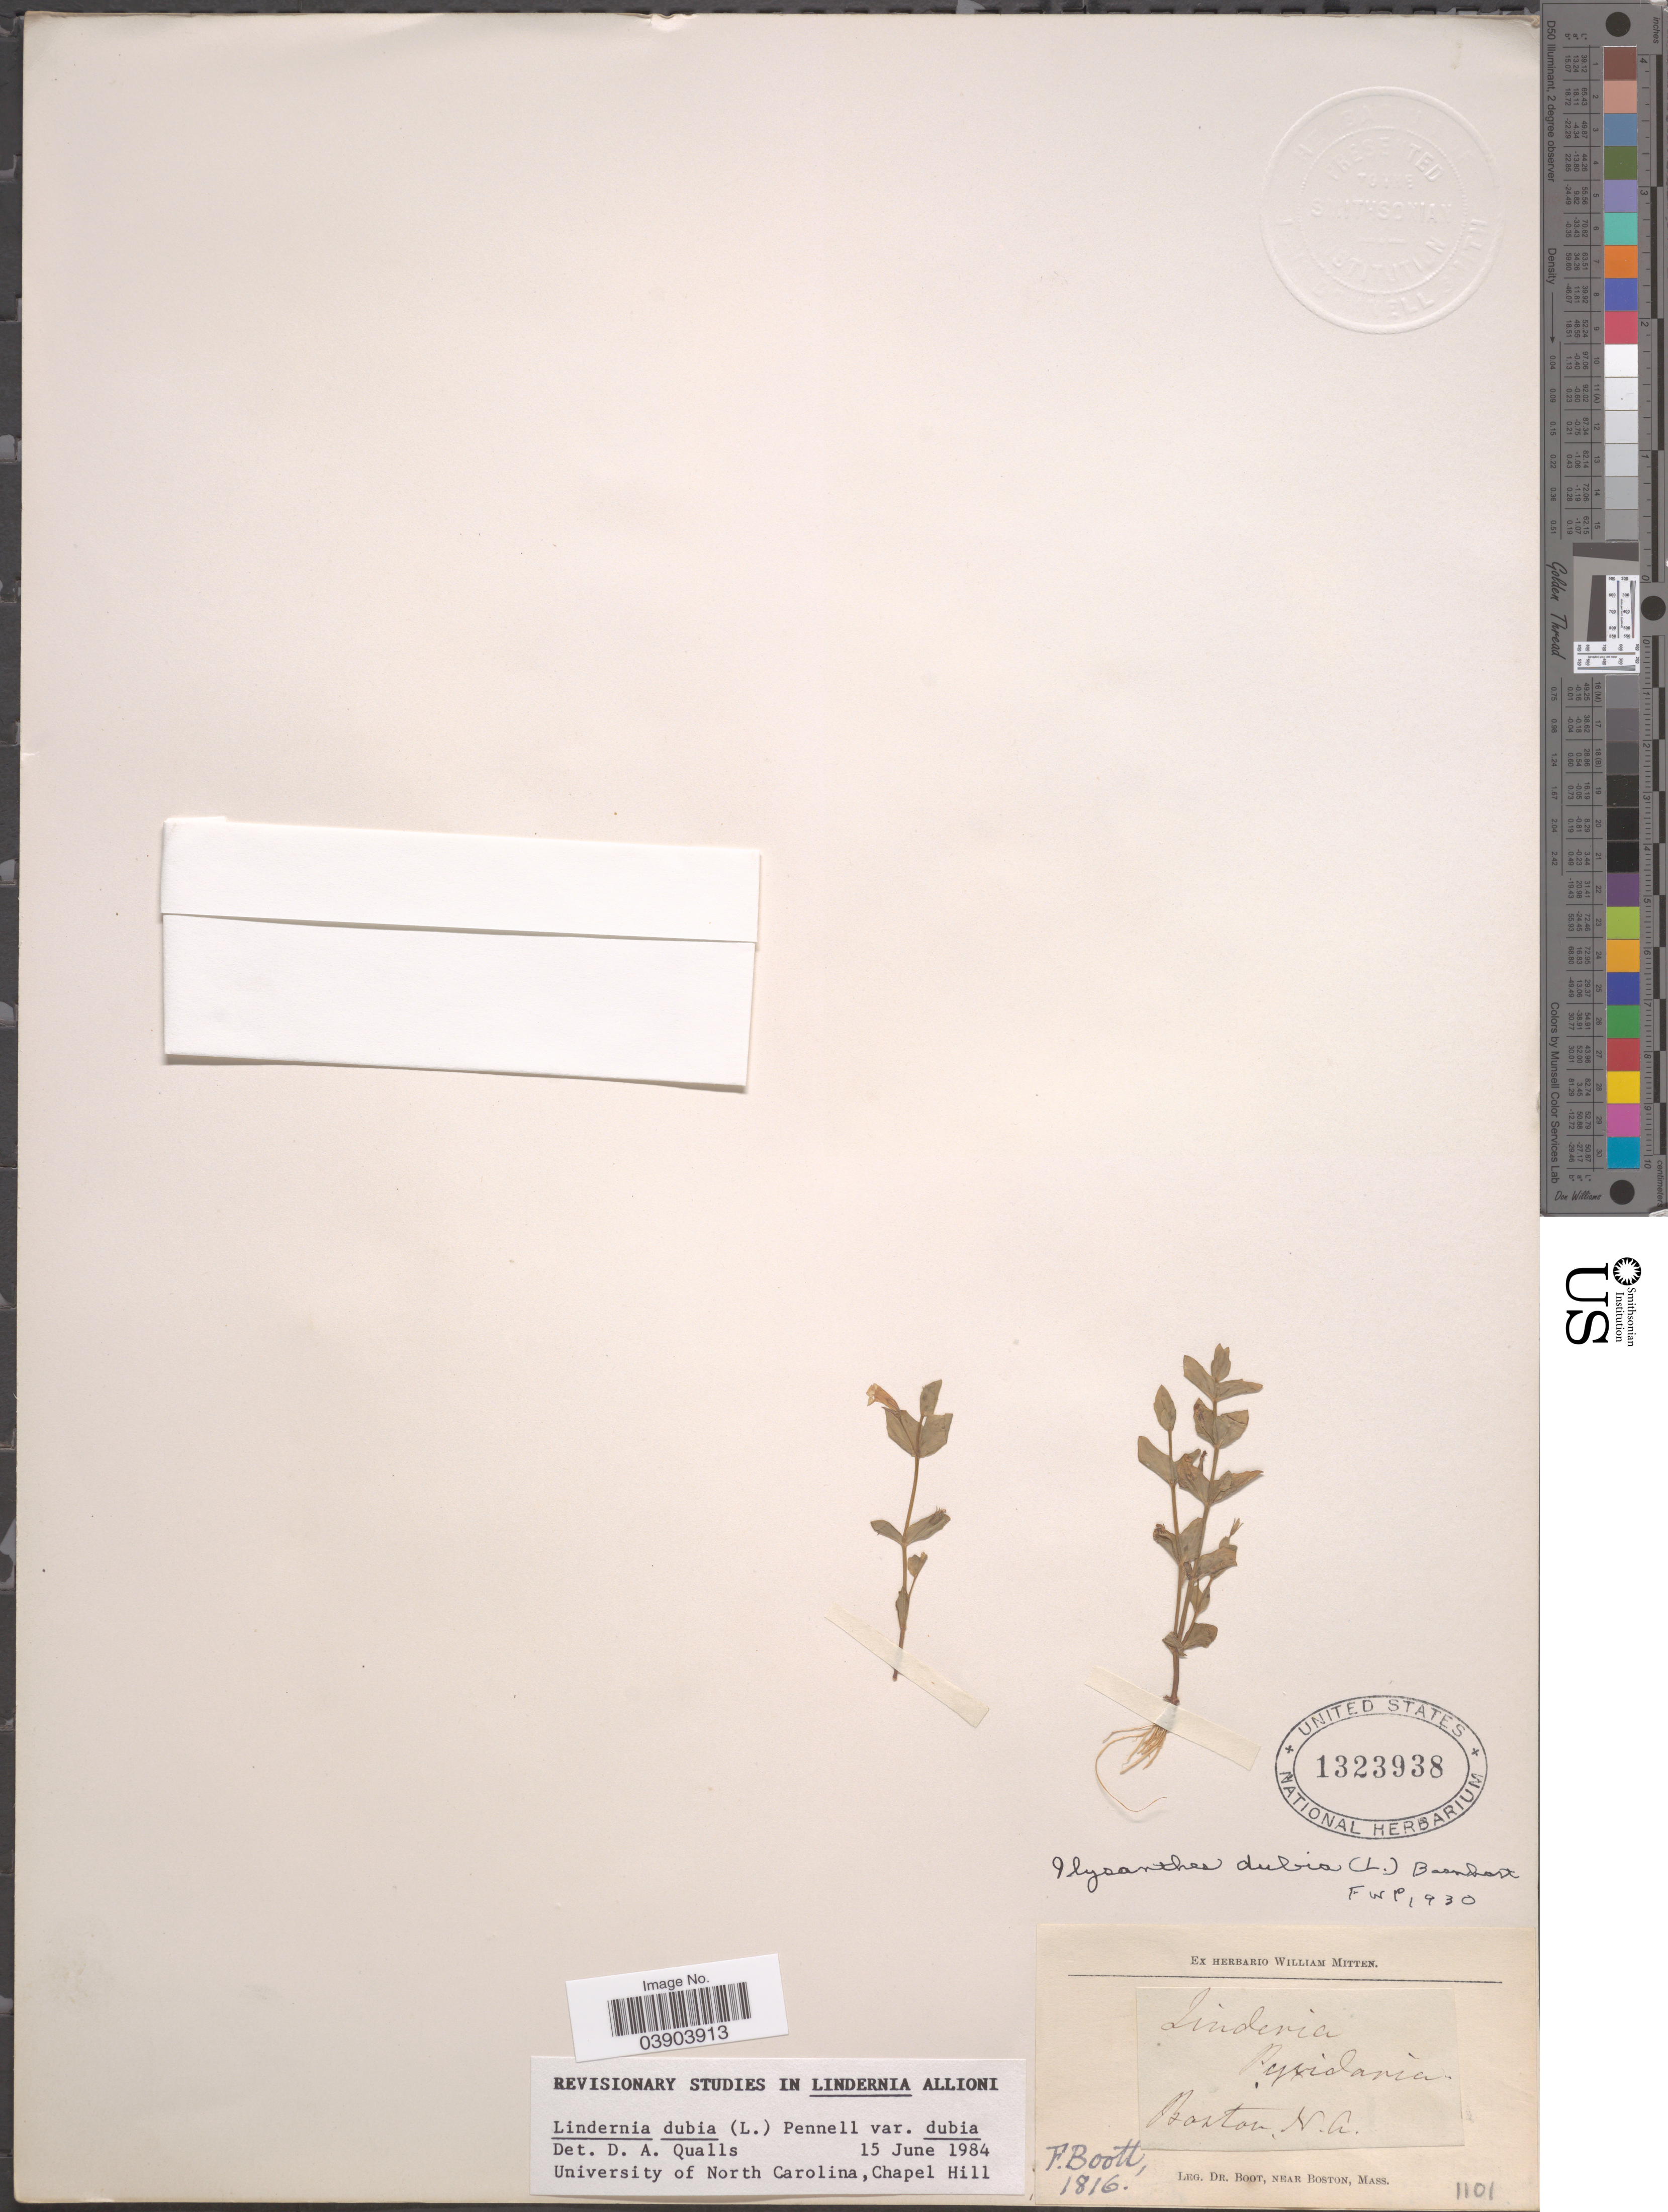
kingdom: Plantae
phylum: Tracheophyta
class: Magnoliopsida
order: Lamiales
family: Linderniaceae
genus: Lindernia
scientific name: Lindernia dubia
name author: (L.) Pennell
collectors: Boot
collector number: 1101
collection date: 1816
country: United States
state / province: North Carolina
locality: Boston.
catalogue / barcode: US 1323938